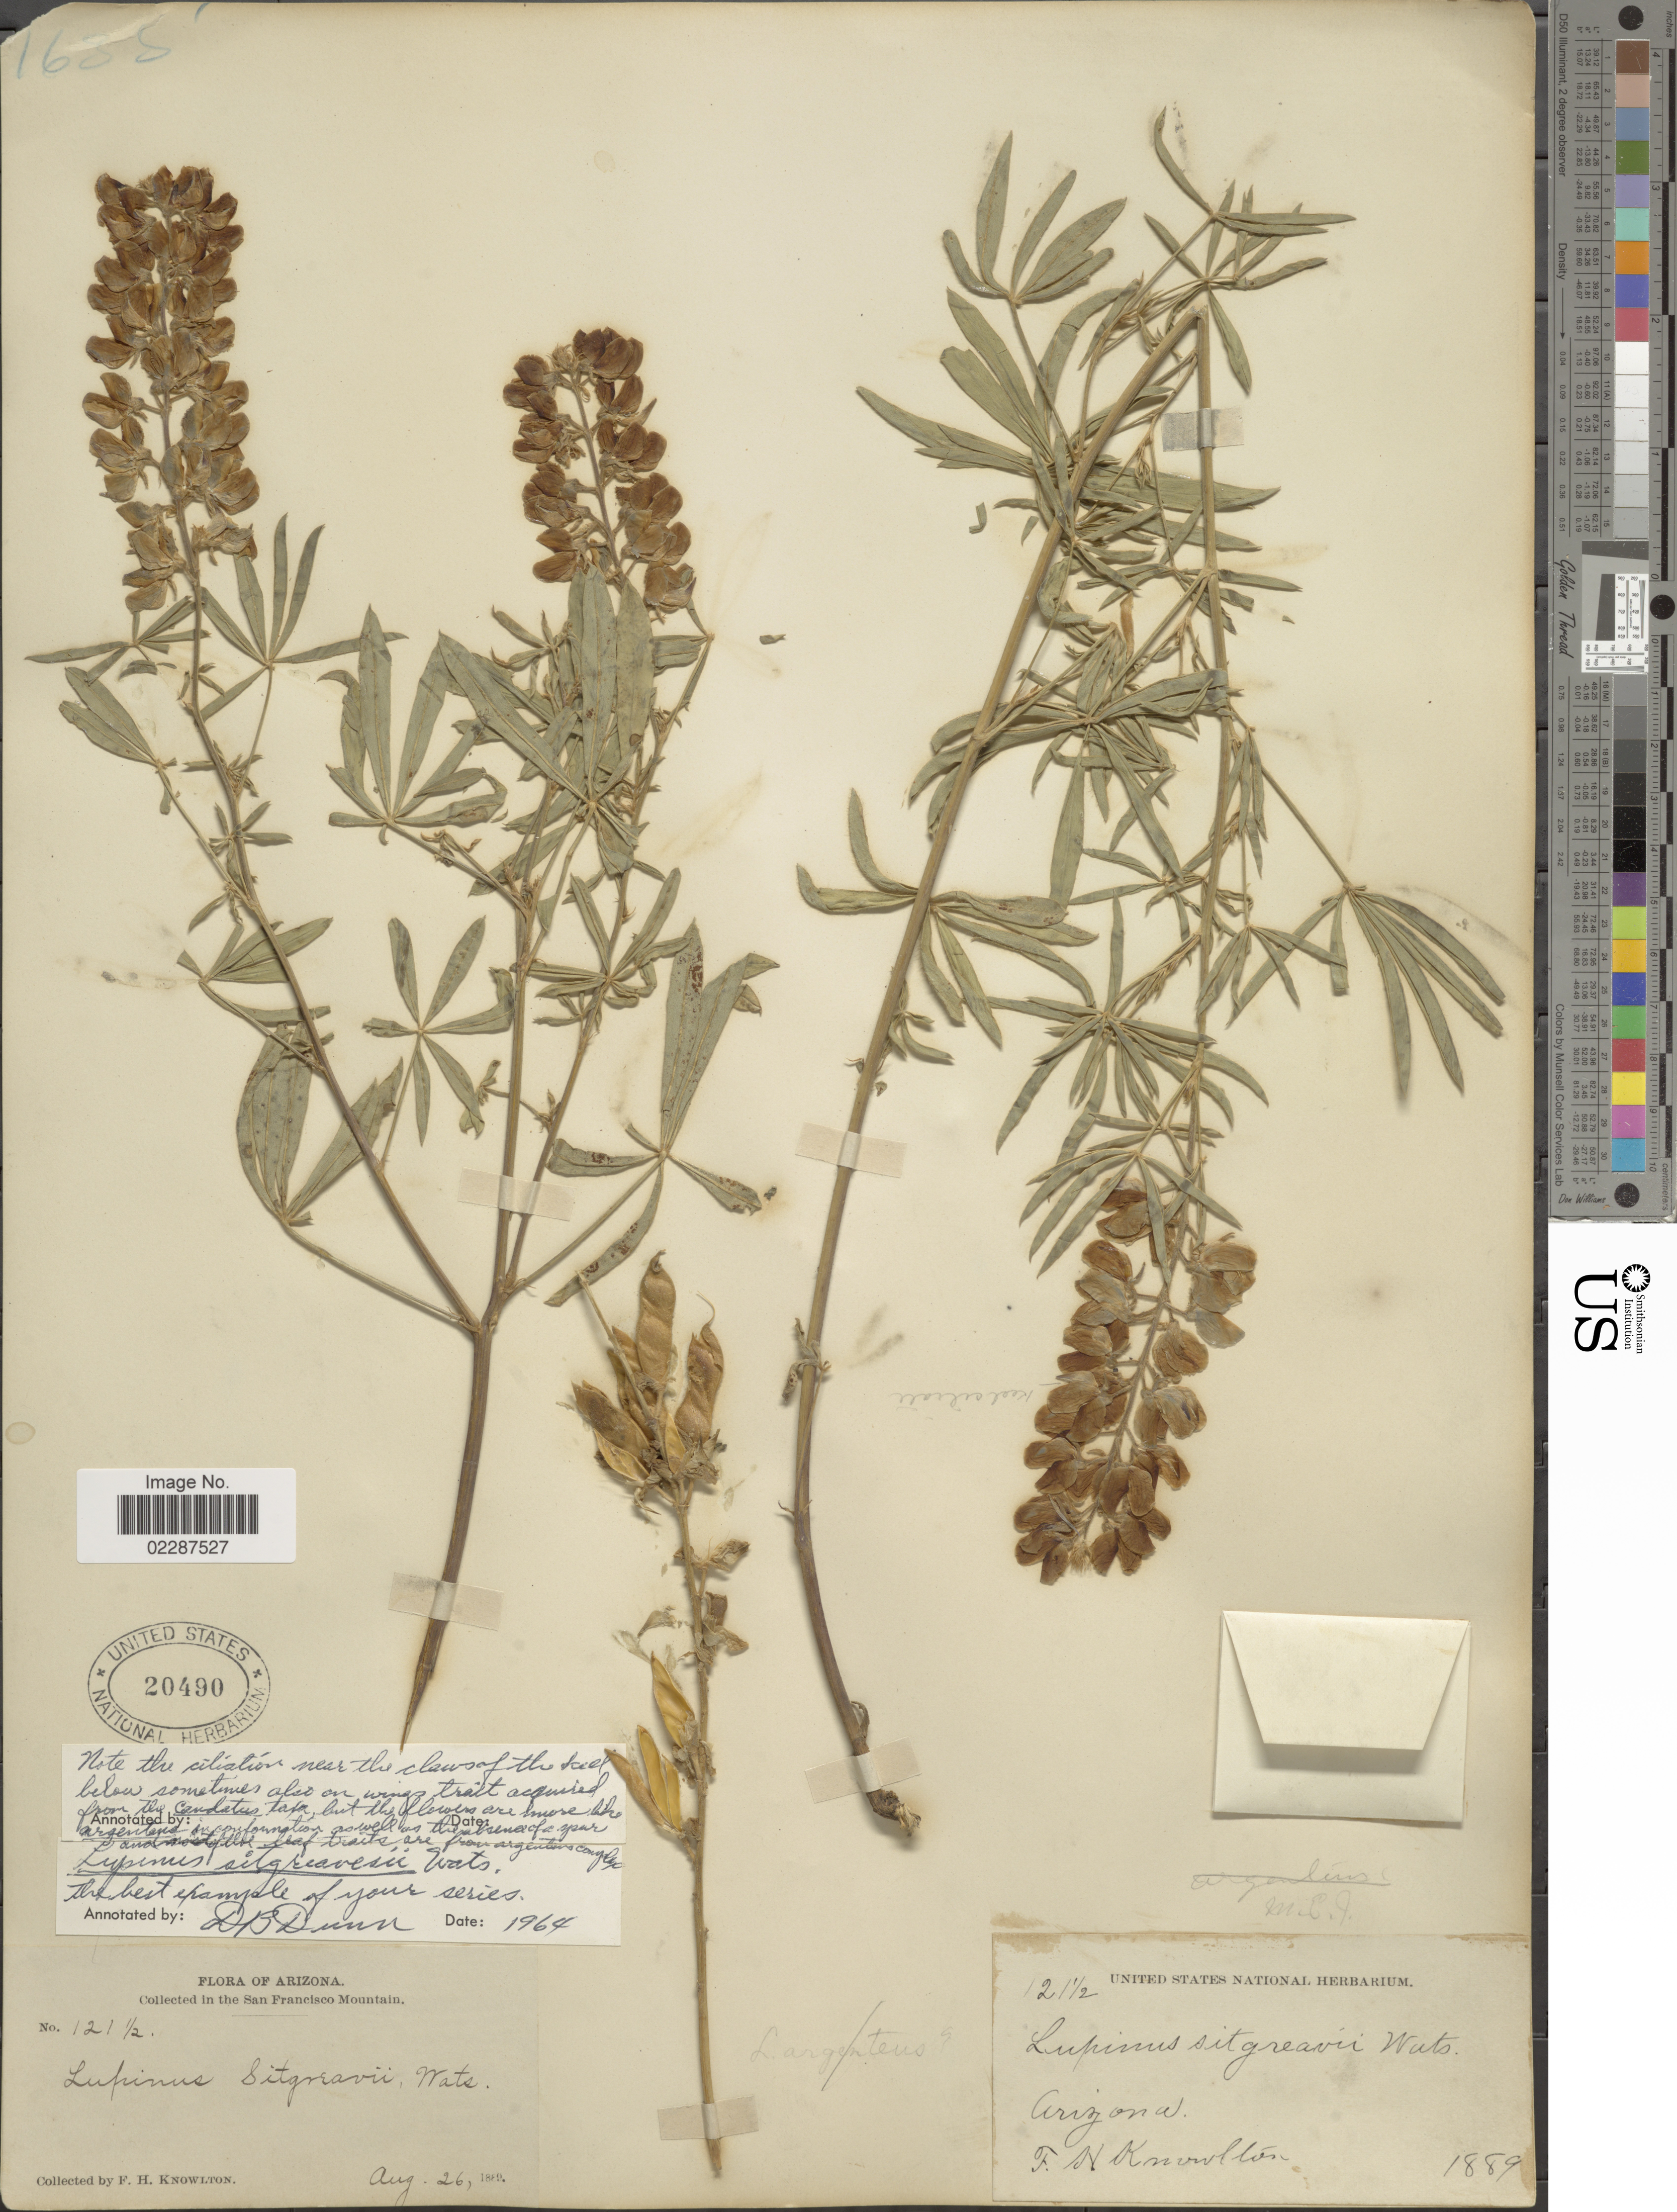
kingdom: Plantae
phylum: Tracheophyta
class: Magnoliopsida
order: Fabales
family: Fabaceae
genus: Lupinus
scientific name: Lupinus sitgreavesii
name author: S. Watson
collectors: F. H. Knowlton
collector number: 121½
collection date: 1889-08-26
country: United States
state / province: Arizona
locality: San Francisco Mountain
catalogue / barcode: US 20490